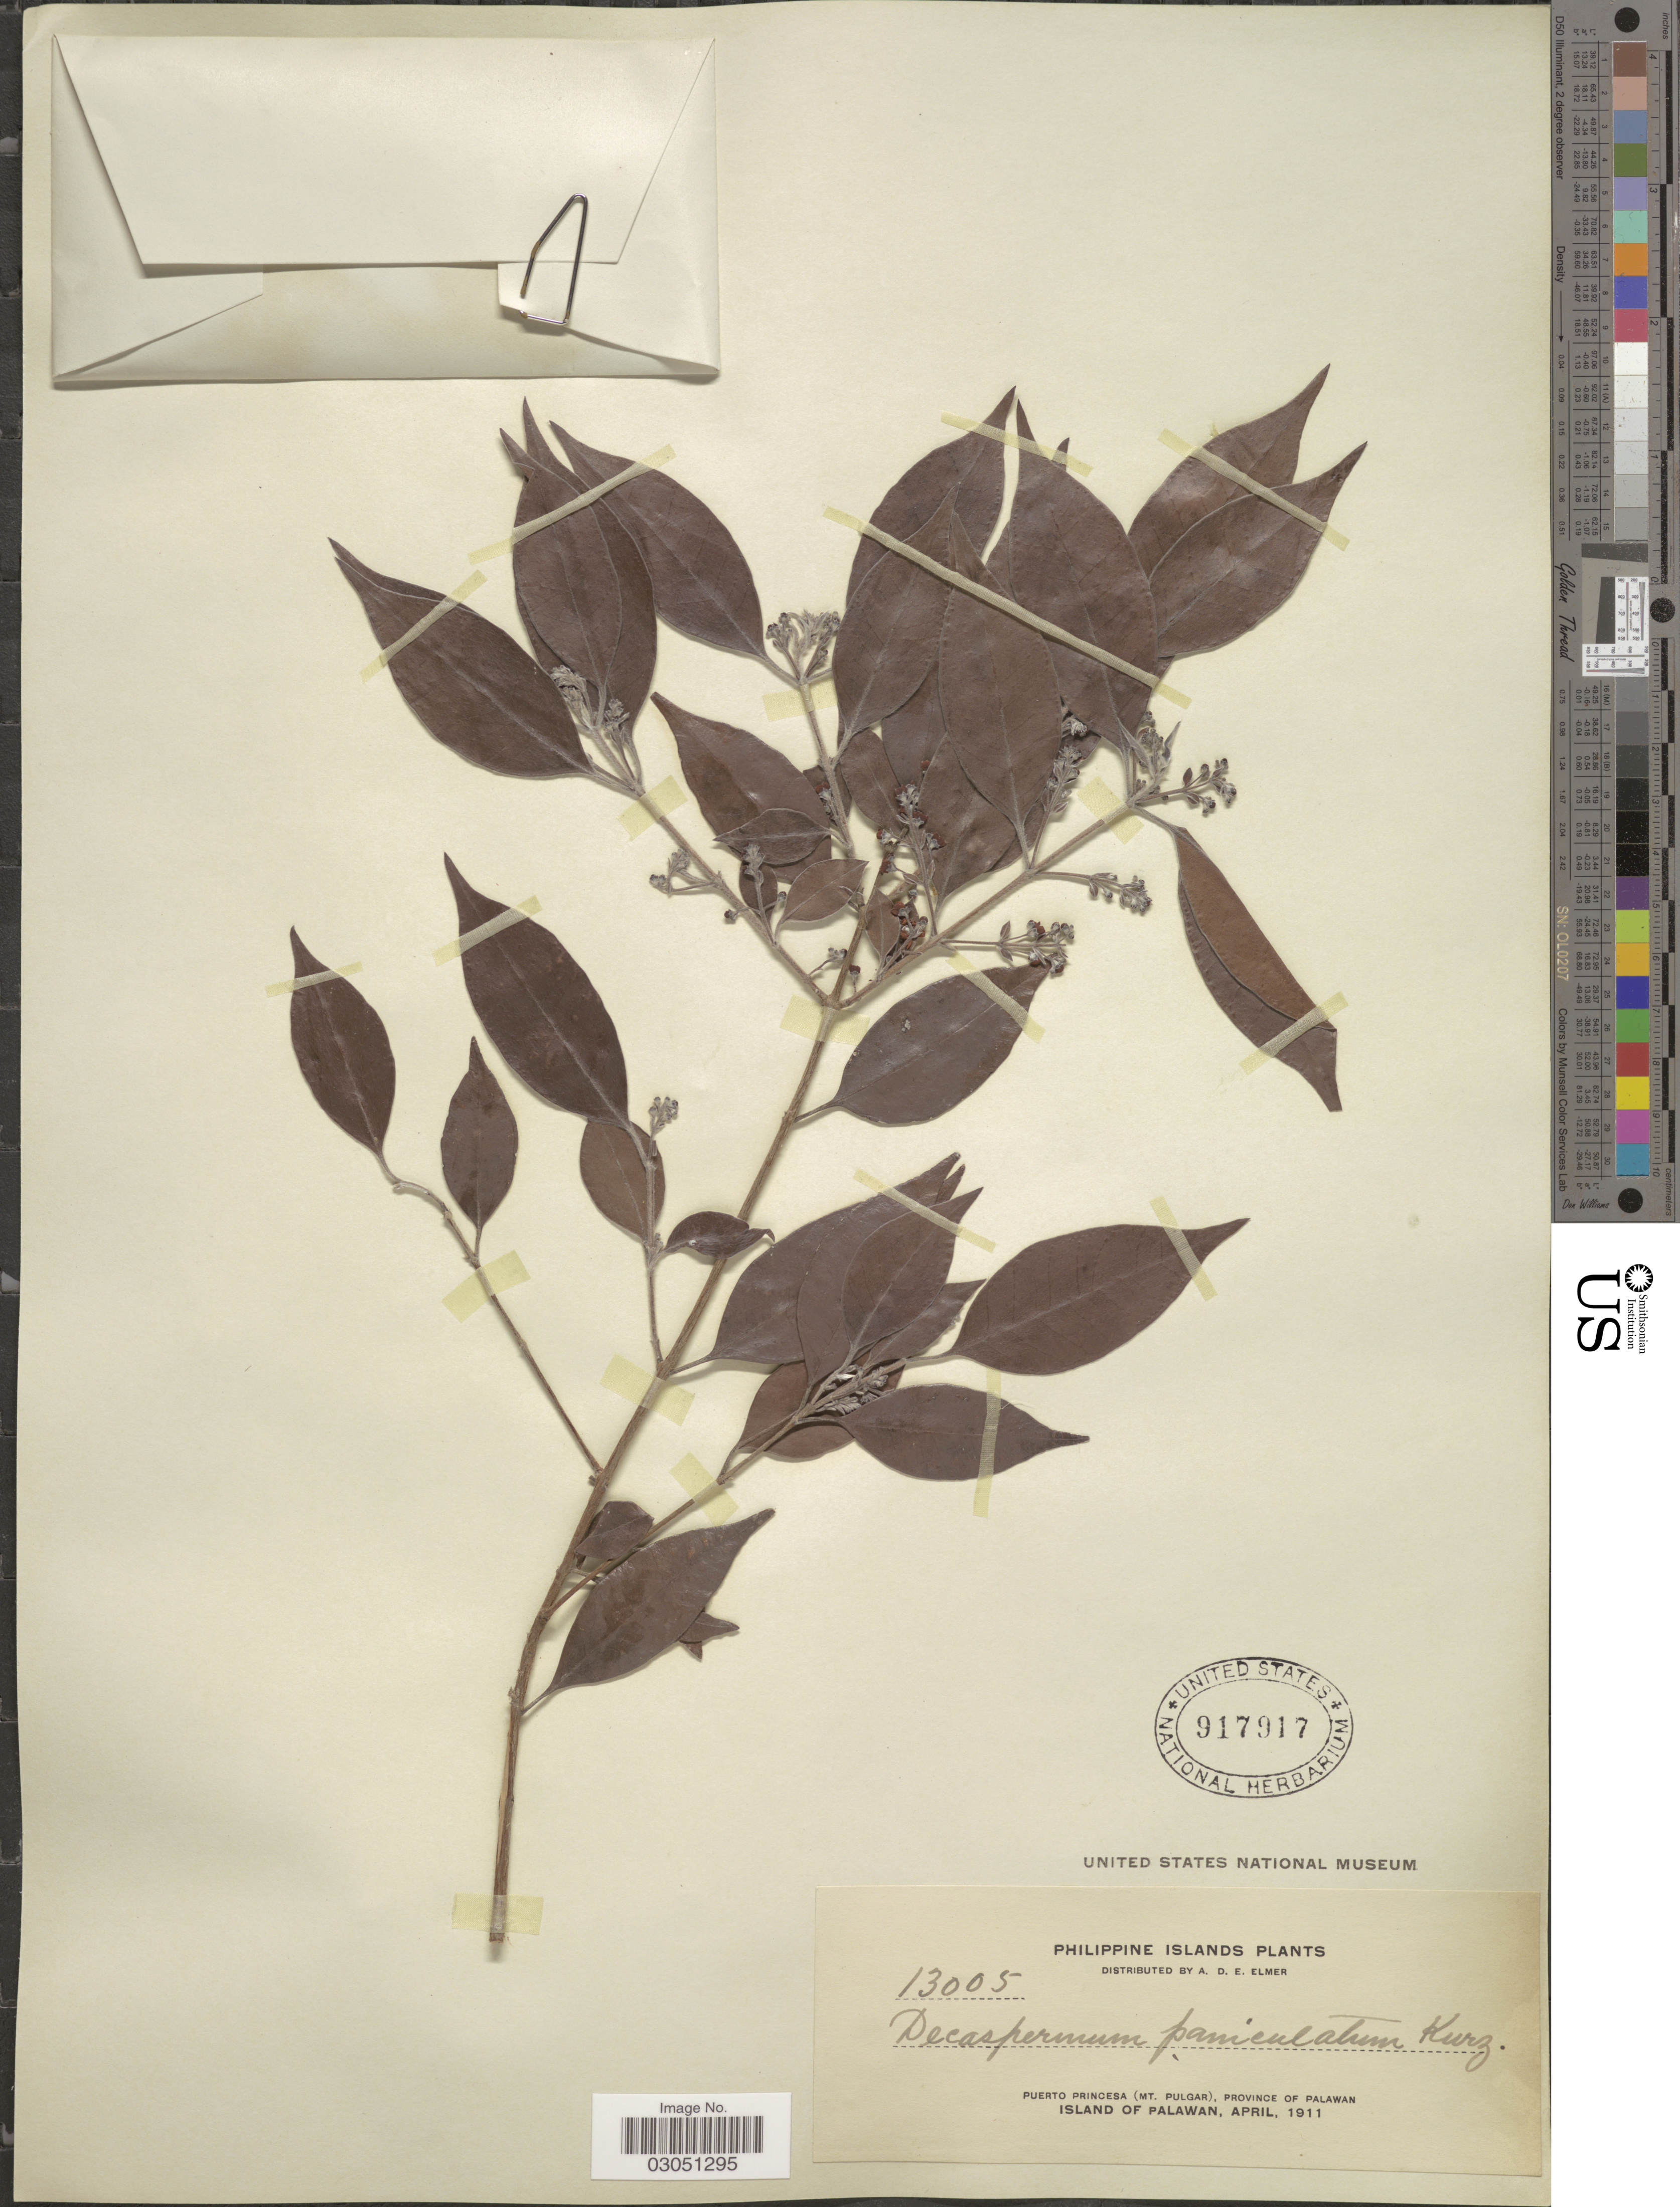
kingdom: Plantae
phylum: Tracheophyta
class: Magnoliopsida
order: Myrtales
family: Myrtaceae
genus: Decaspermum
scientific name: Decaspermum fruticosum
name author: J.R. Forst. & G. Forst.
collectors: A. D. E. Elmer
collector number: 13005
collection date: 1911-04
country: Philippines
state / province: Mimaropa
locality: Philippine Islands, Puerto Princesa (Mt. Pulgar), Province of Palawan, Island of Palawan.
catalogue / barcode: US 917917